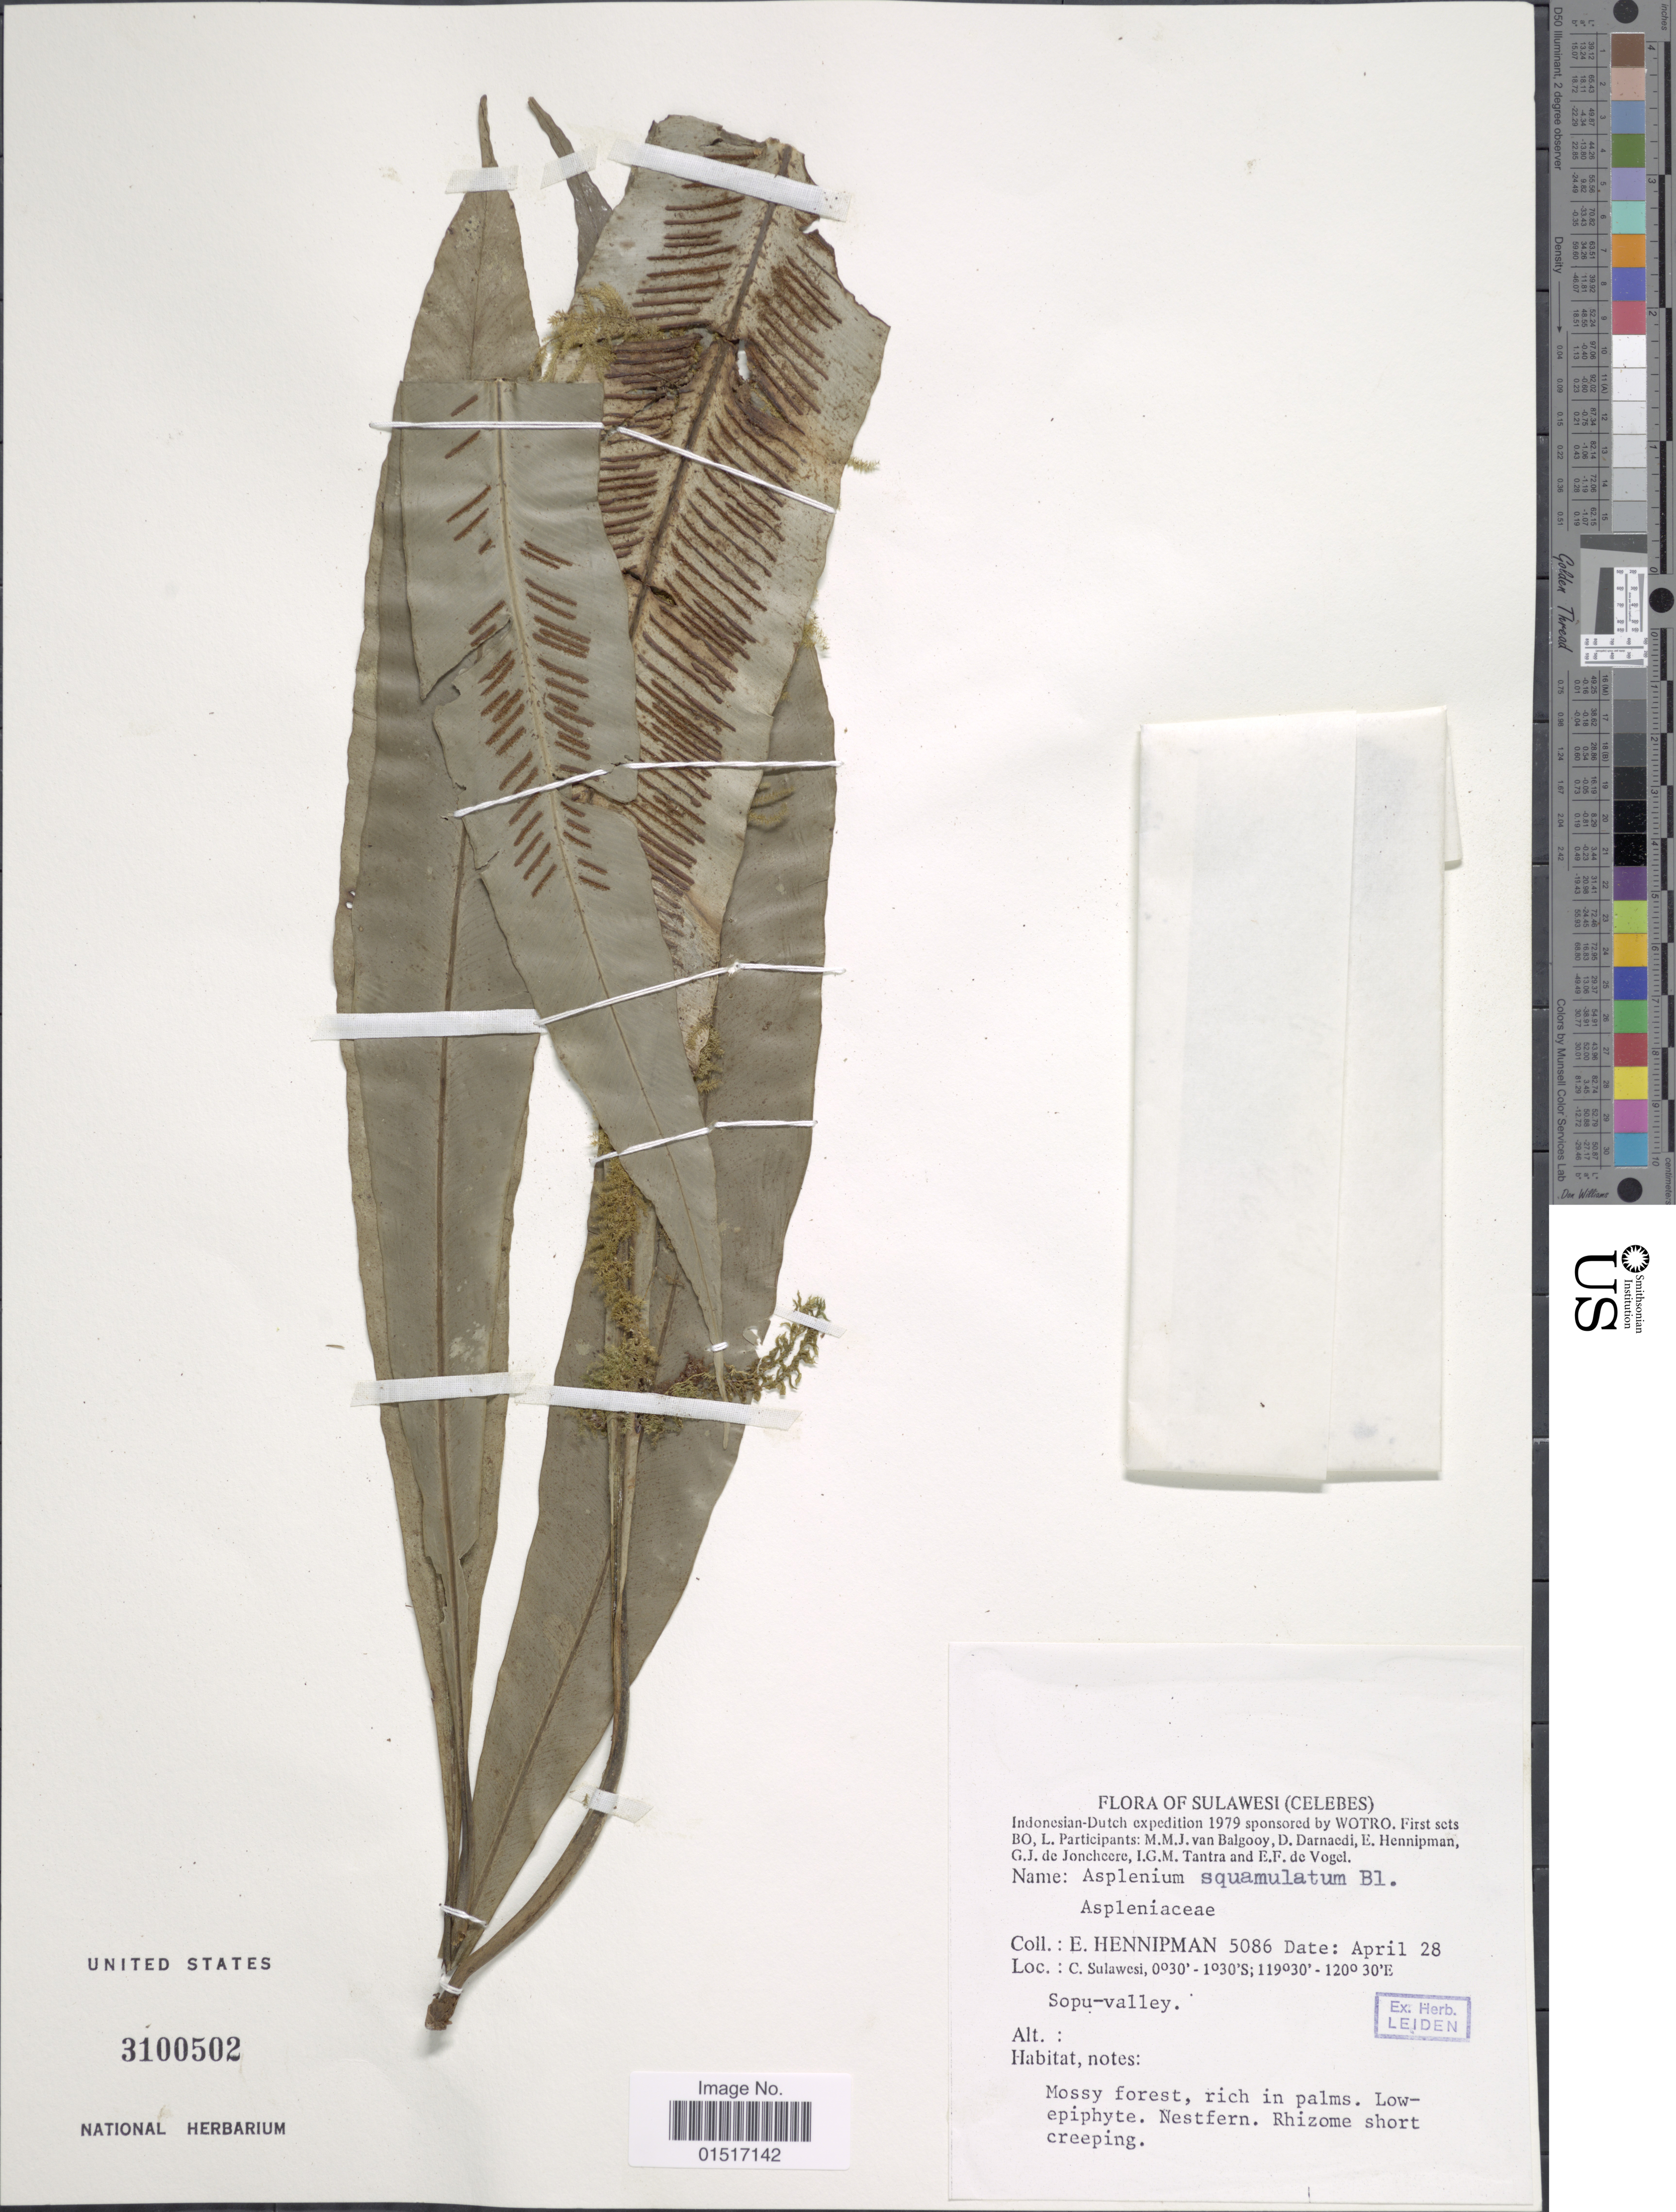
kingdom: Plantae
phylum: Tracheophyta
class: Polypodiopsida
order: Polypodiales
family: Aspleniaceae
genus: Asplenium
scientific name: Asplenium squamulatum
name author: Blume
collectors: E. Hennipman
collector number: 5086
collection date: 1979-04-28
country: Indonesia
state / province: Sulawesi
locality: Sulawesi (Celebes). C. Sulawesi. Sopu-valley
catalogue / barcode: US 3100502